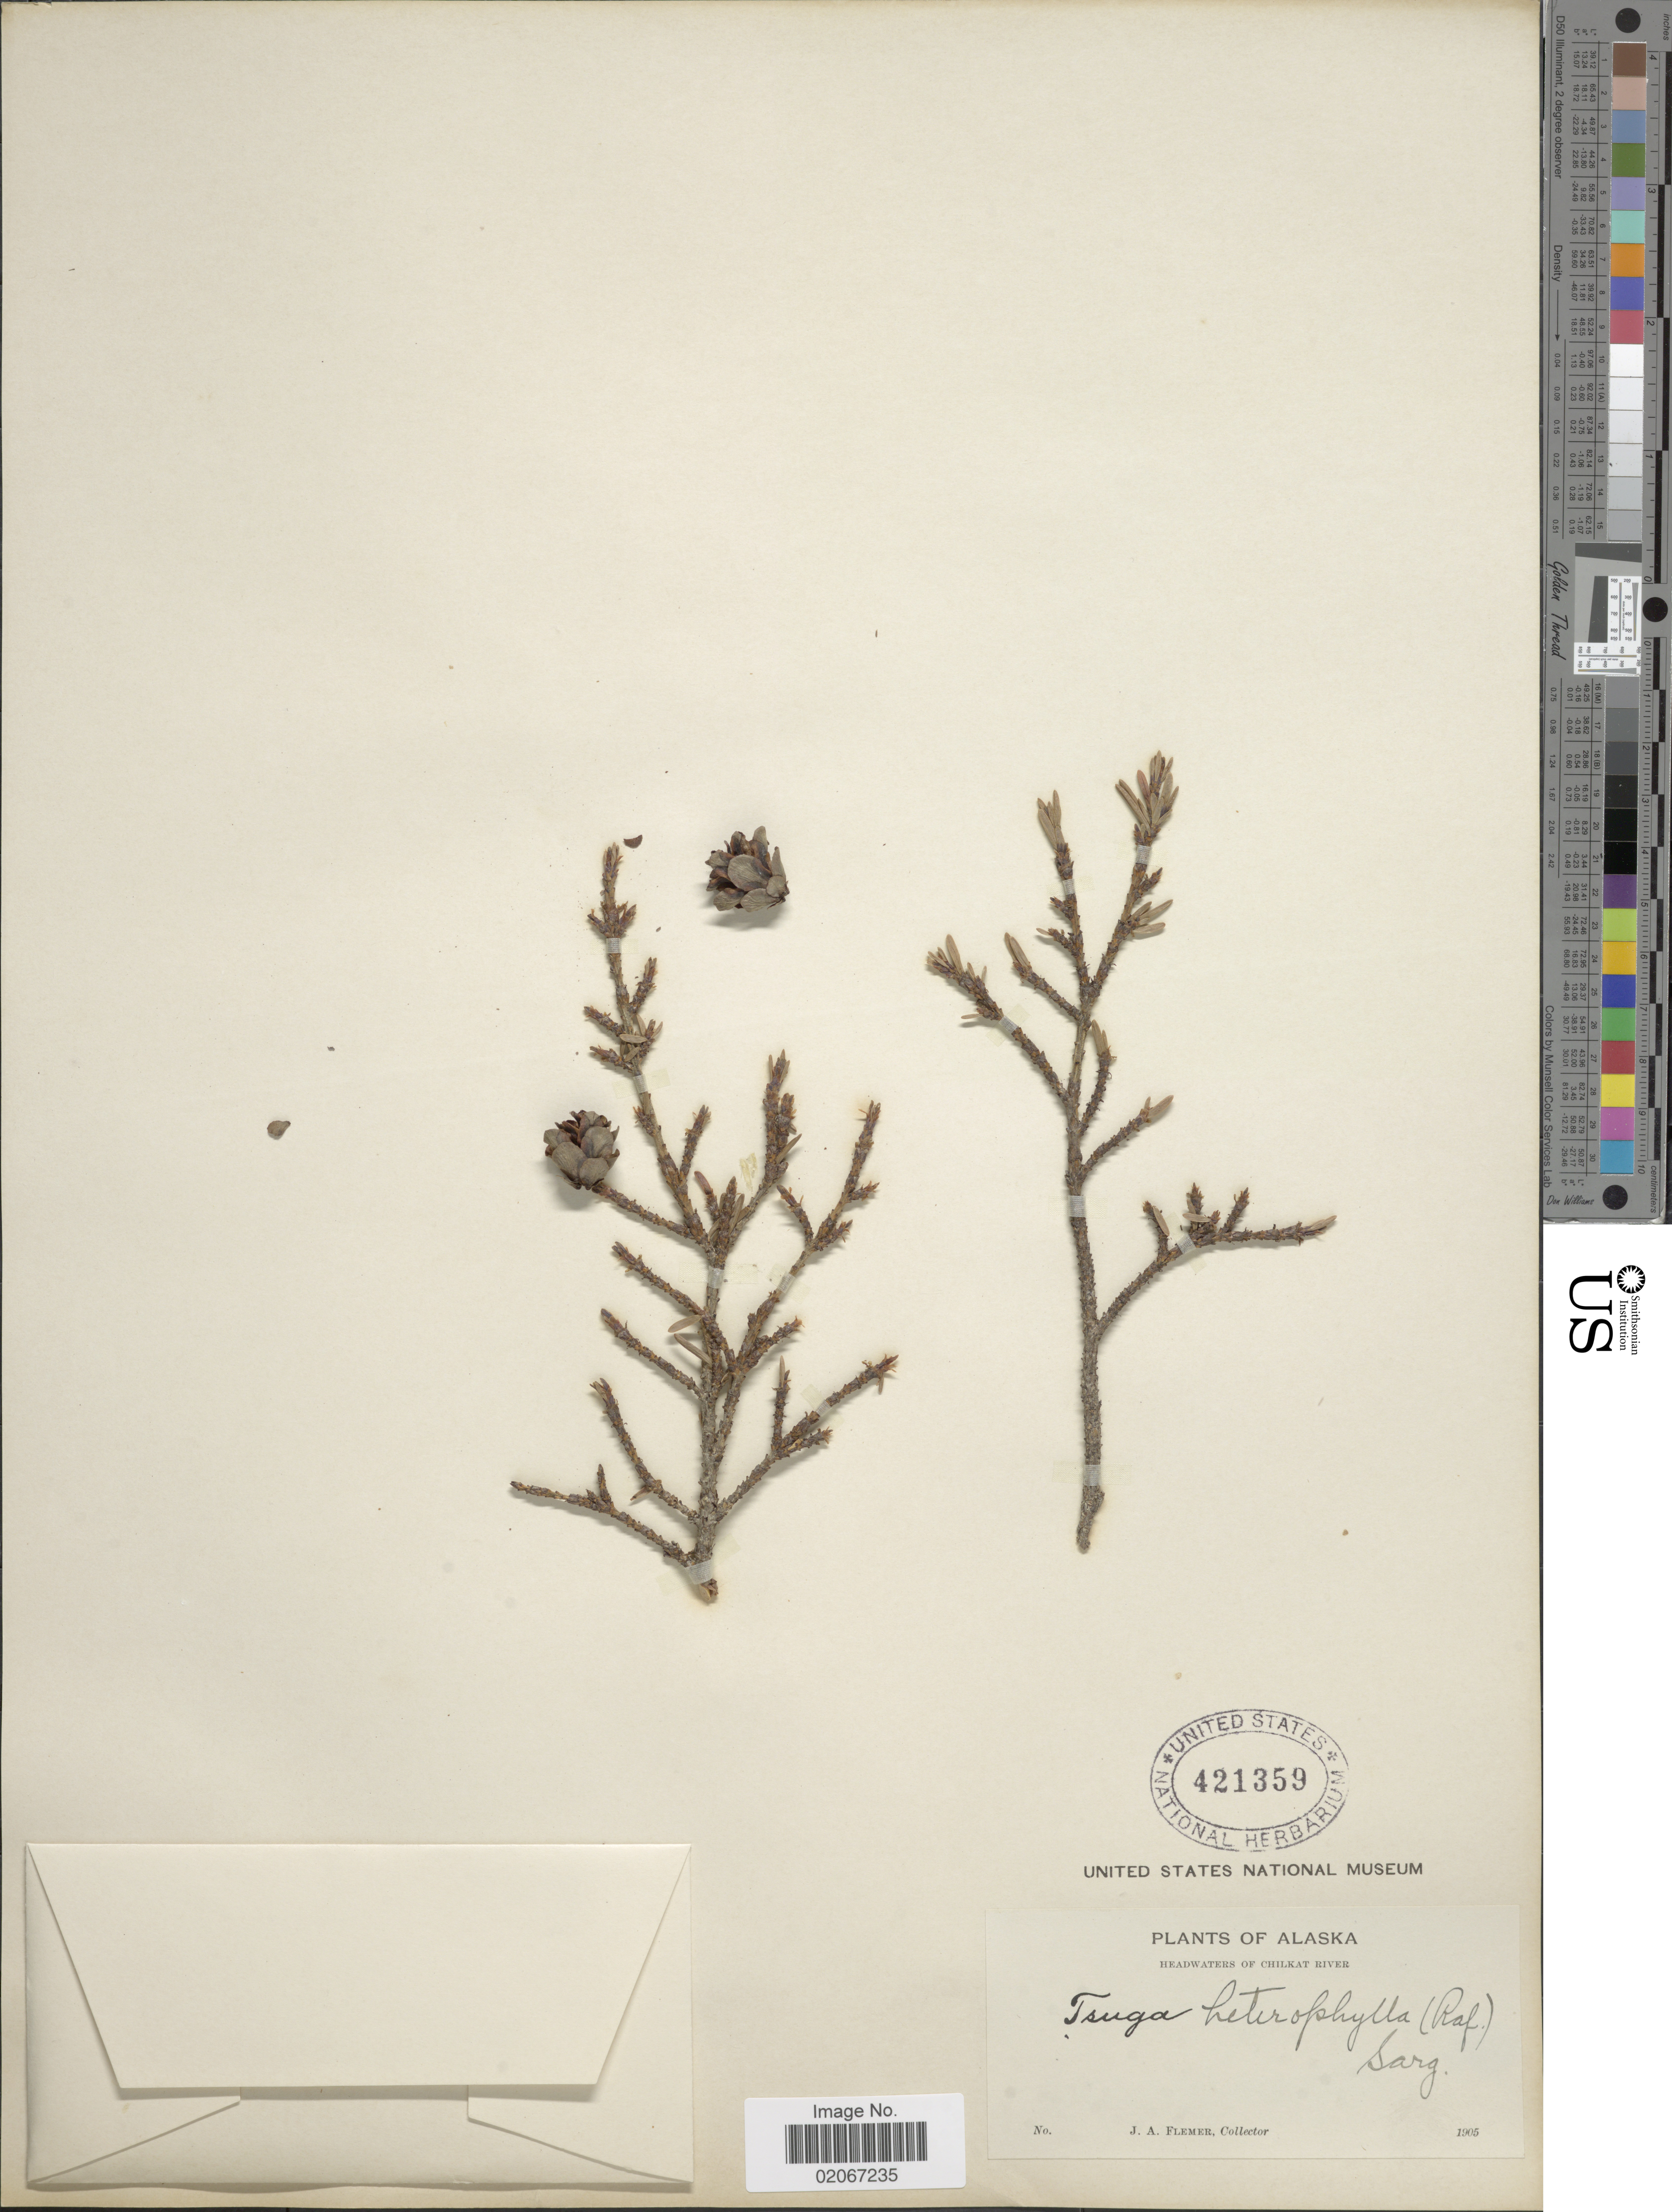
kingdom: Plantae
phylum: Tracheophyta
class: Pinopsida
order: Pinales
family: Pinaceae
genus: Tsuga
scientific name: Tsuga heterophylla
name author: (Raf.) Sarg.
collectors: J. Flemer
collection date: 1905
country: United States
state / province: Alaska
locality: Headwaters of Chilkat River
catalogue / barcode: US 421359